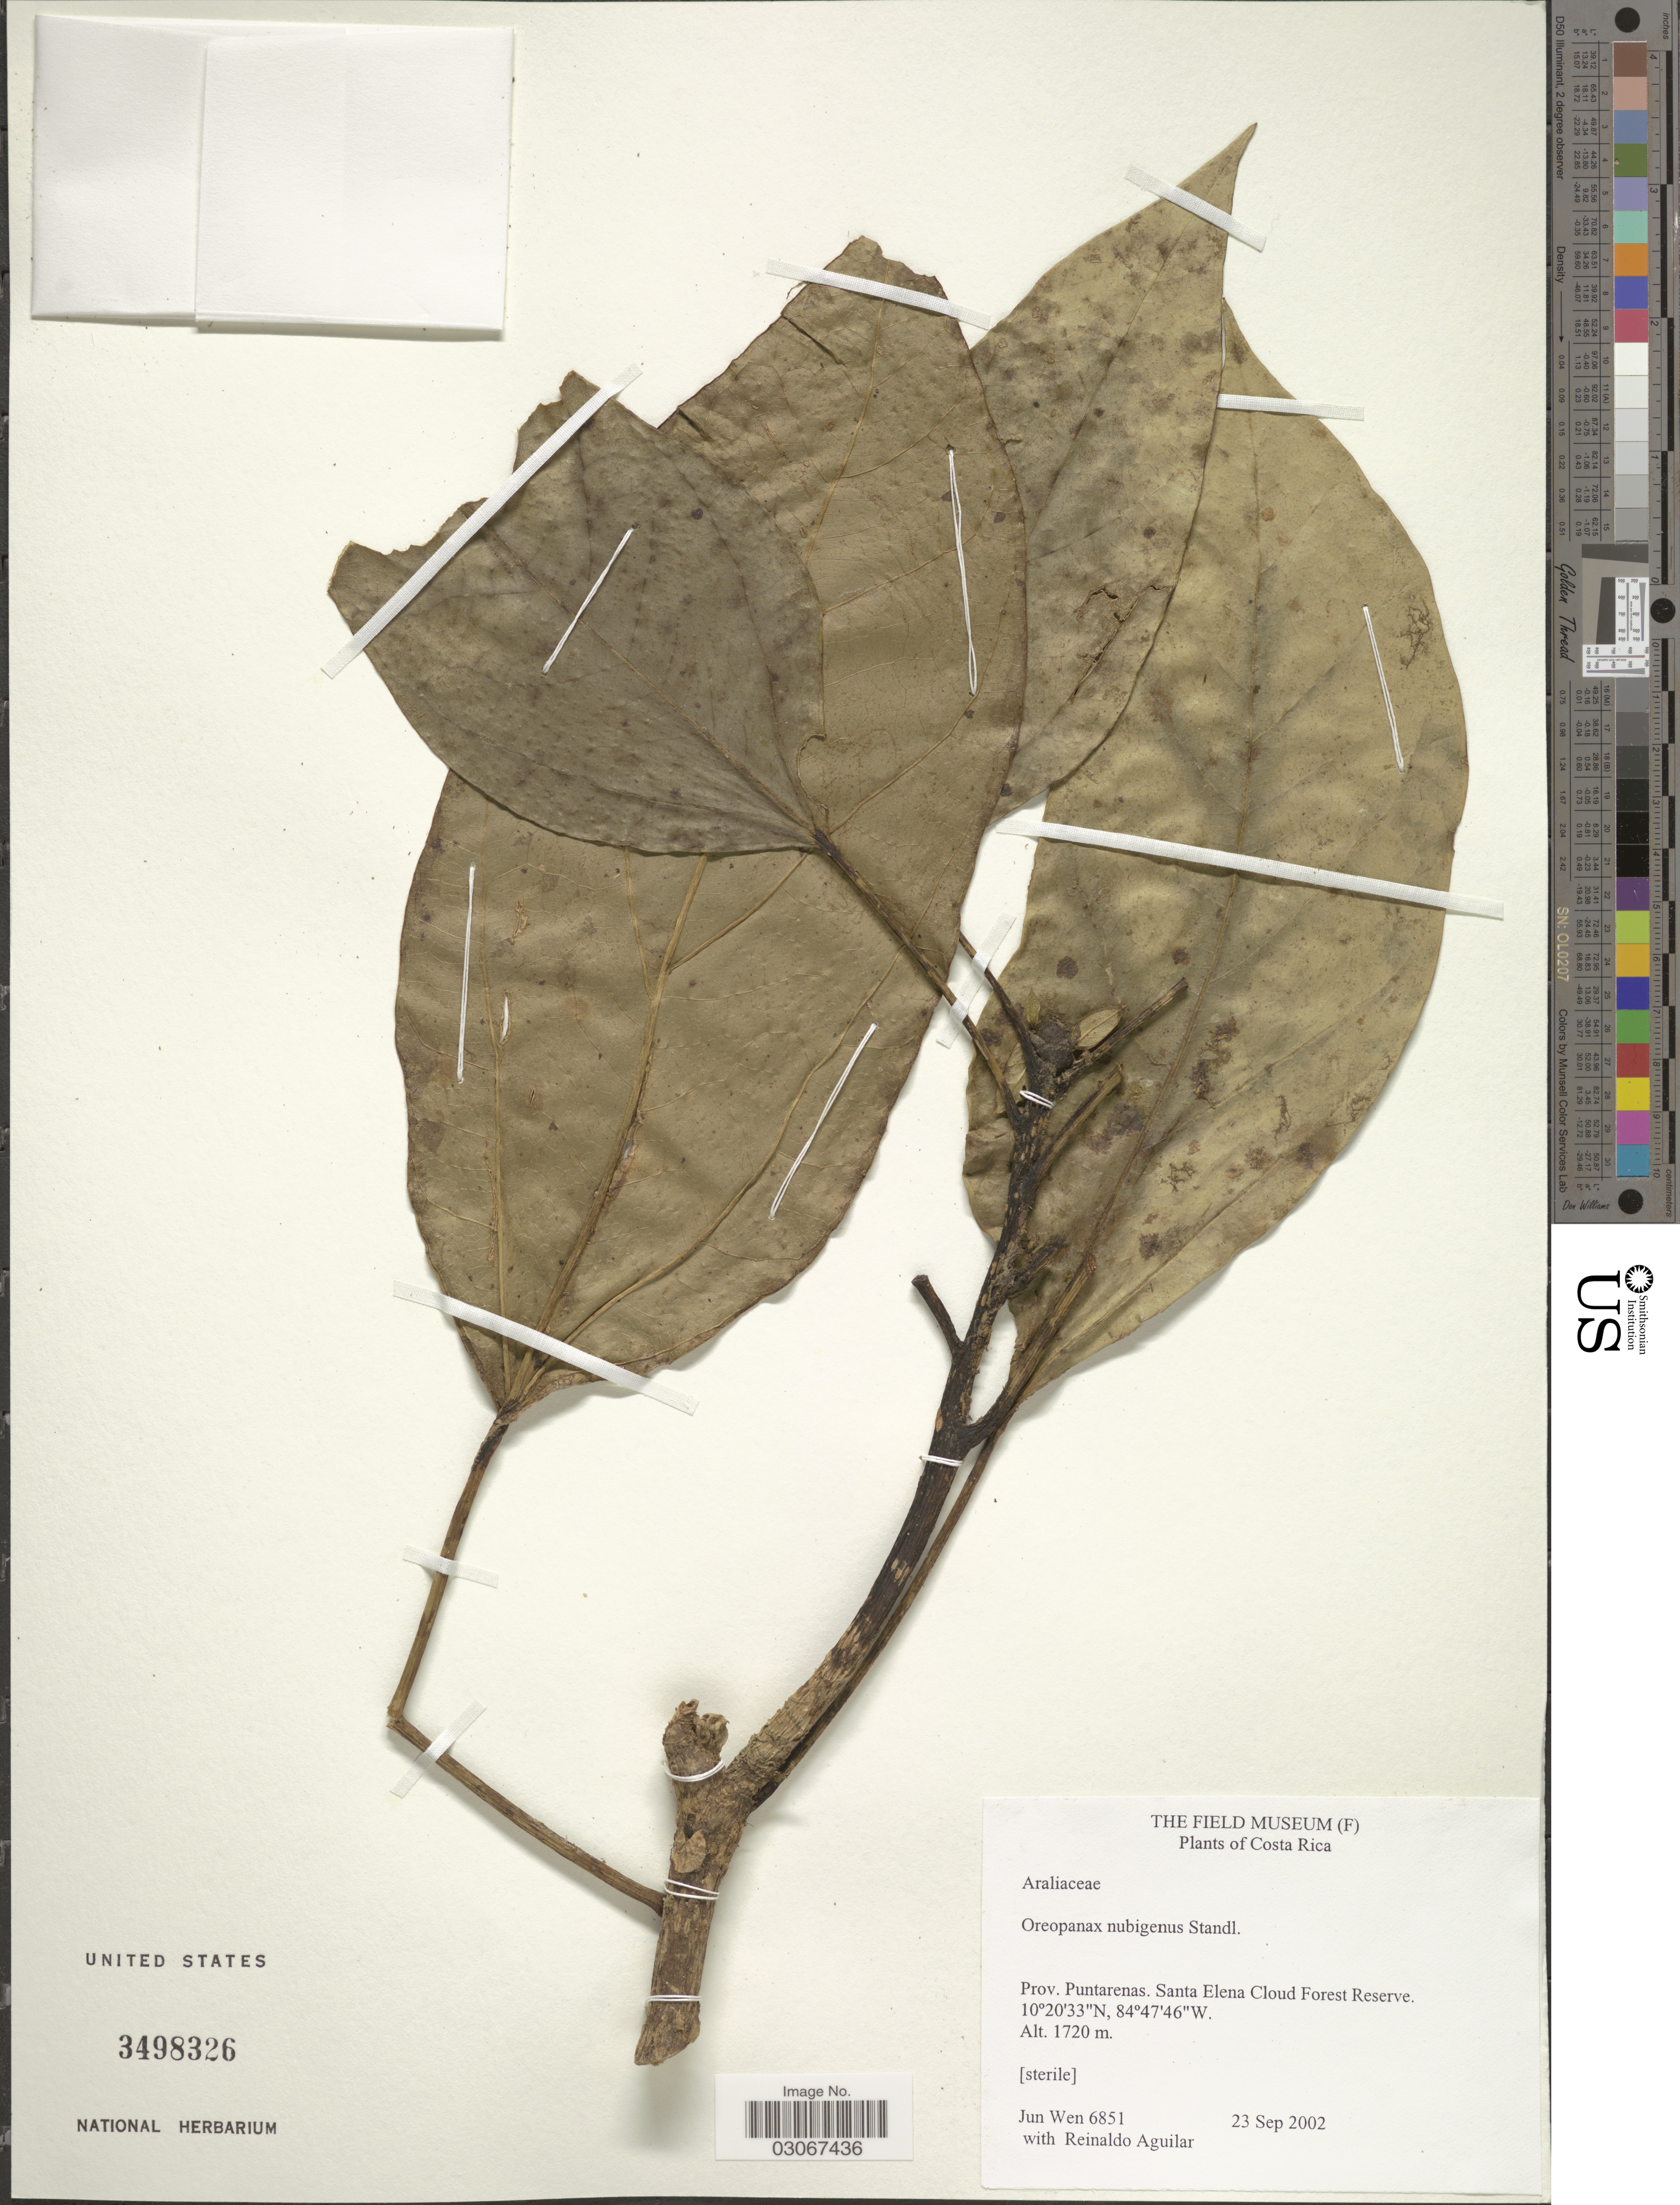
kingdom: Plantae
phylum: Tracheophyta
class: Magnoliopsida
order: Apiales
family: Araliaceae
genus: Oreopanax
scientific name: Oreopanax nubigenus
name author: Standl.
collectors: J. Wen & R. Aguilar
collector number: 6851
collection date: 2002-09-23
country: Costa Rica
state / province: Puntarenas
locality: Santa Elena Cloud Forest Reserve.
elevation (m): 1720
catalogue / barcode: US 3498326